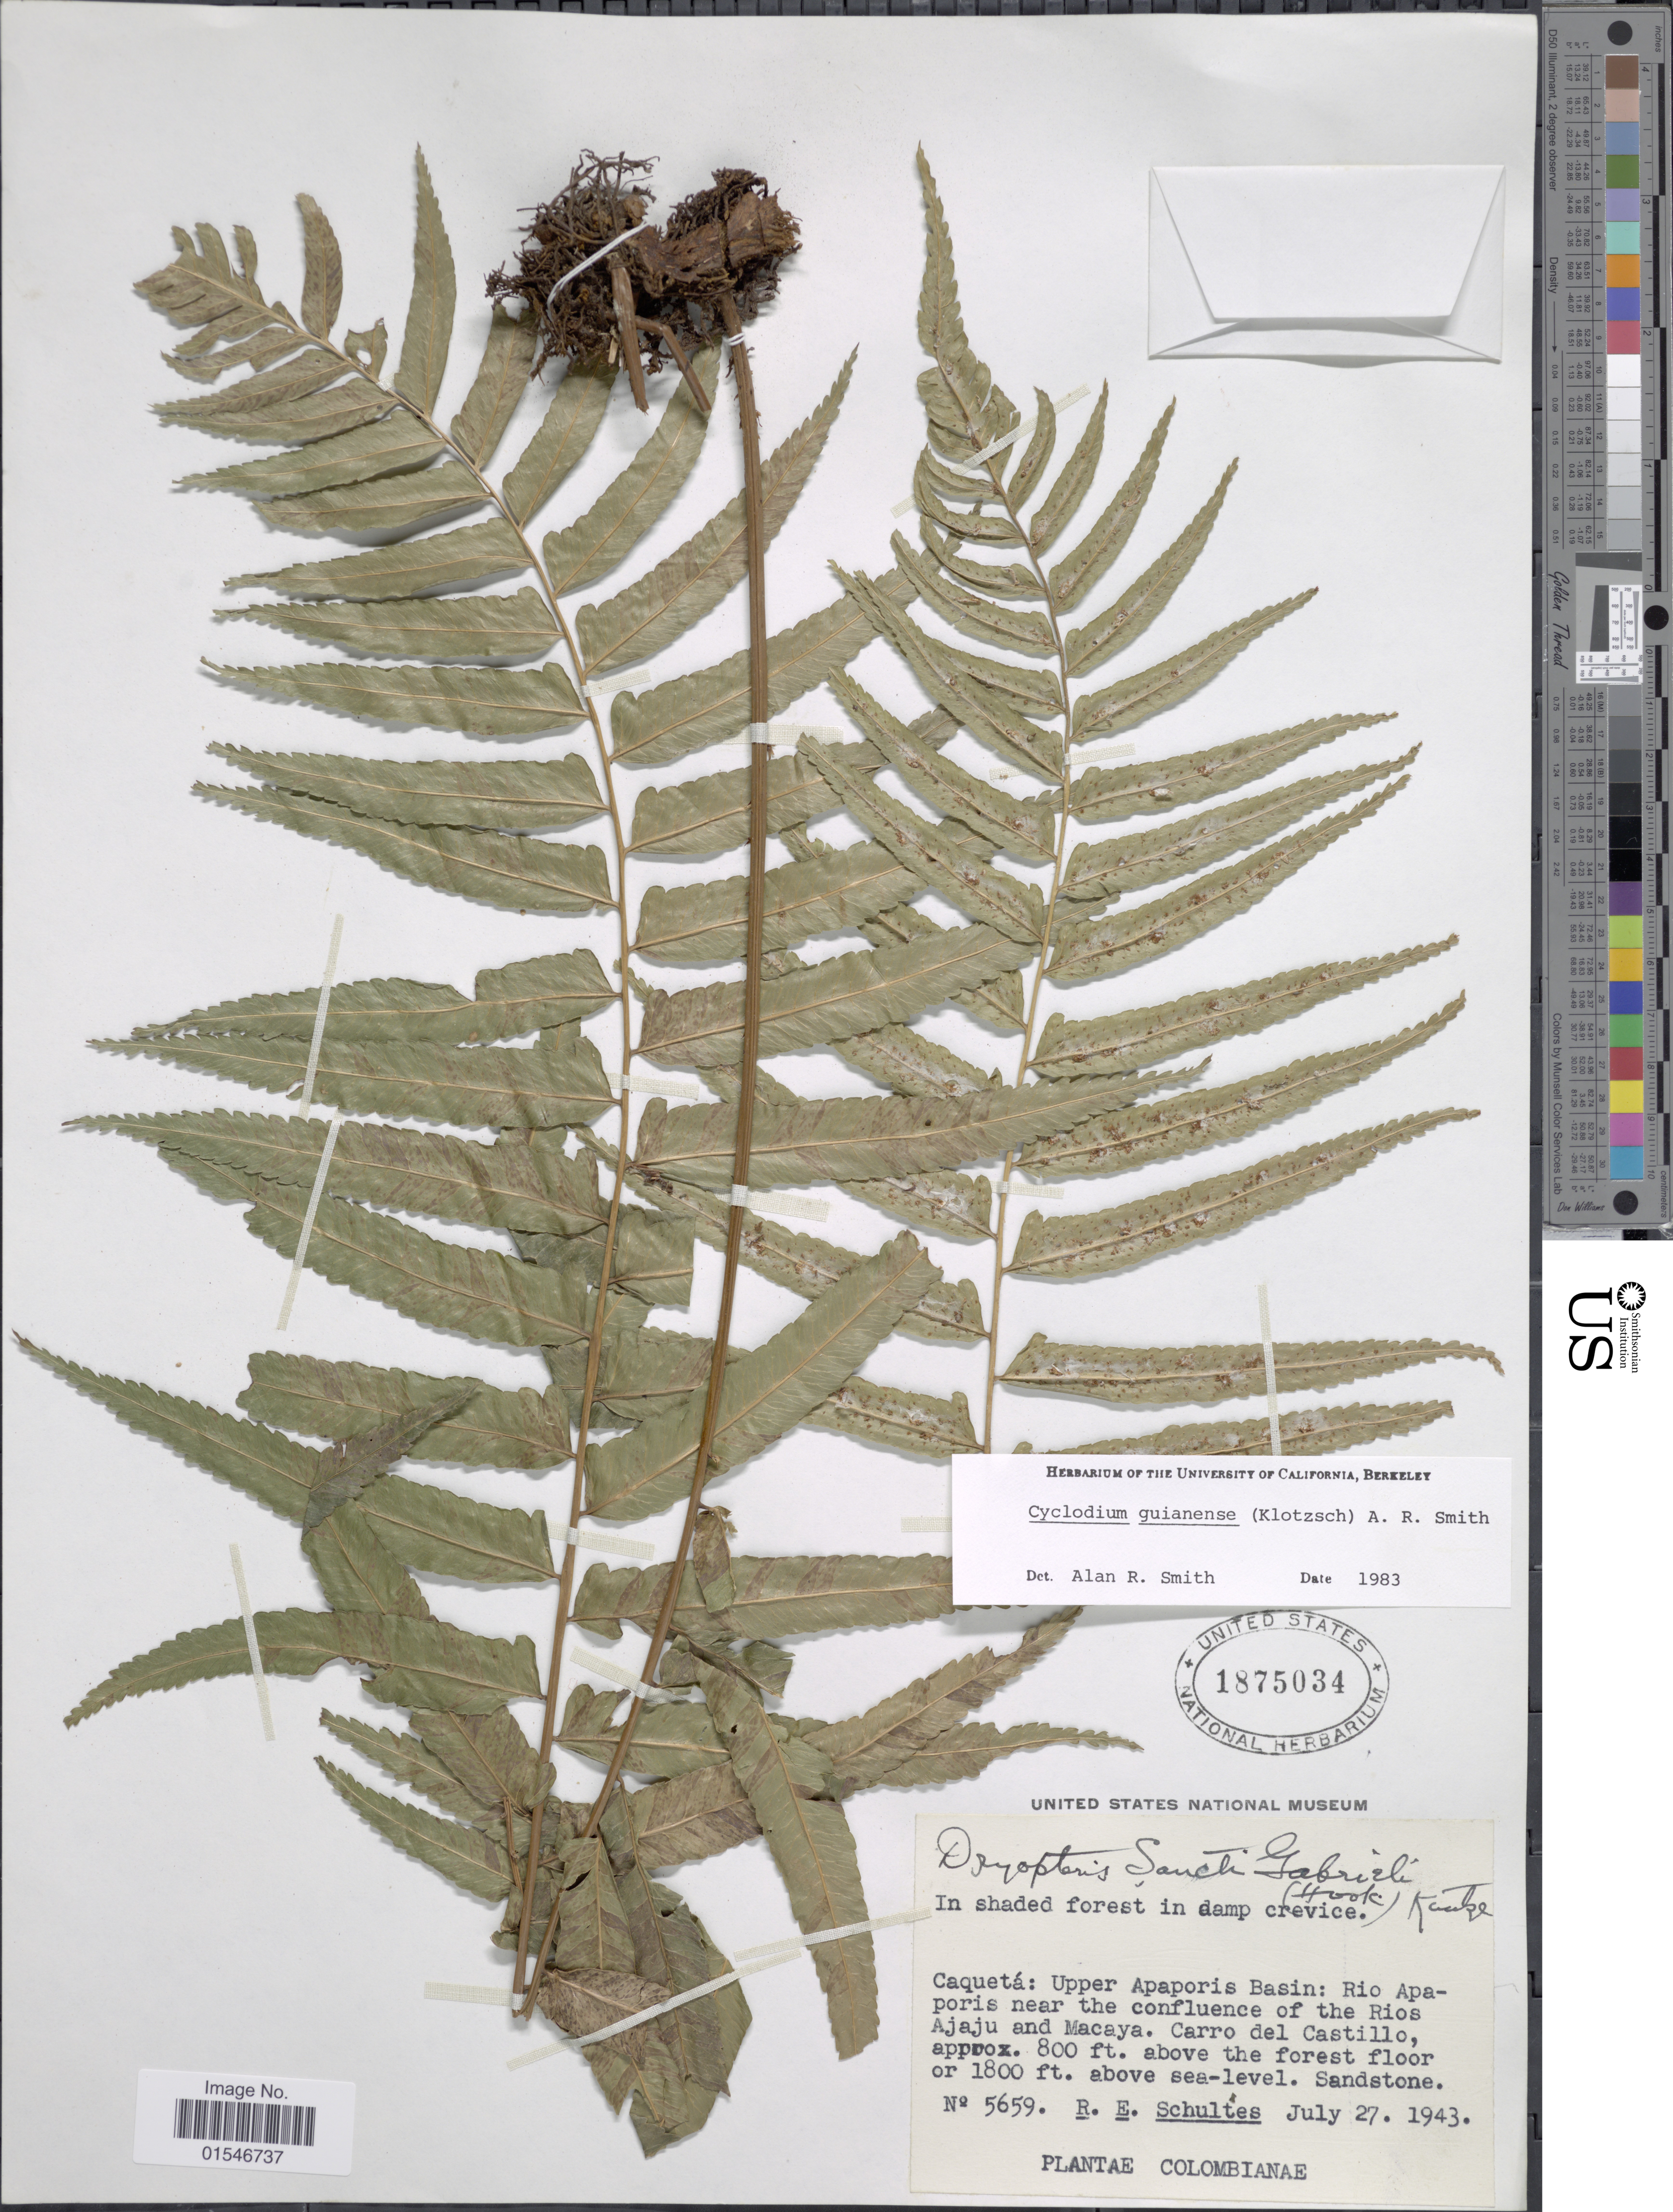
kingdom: Plantae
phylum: Tracheophyta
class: Polypodiopsida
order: Polypodiales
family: Dryopteridaceae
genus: Cyclodium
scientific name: Cyclodium guianense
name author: (Klotzsch) van der Werff ex L.D. Gómez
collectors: R. E. Schultes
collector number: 5659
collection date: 1943-07-27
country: Colombia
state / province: Caquetá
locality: Upper Apaporis Basin: Rio Apaporis near the confluence of the Rios Ajaju and Macaya. Carro del Castillo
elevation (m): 549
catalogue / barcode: US 1875034